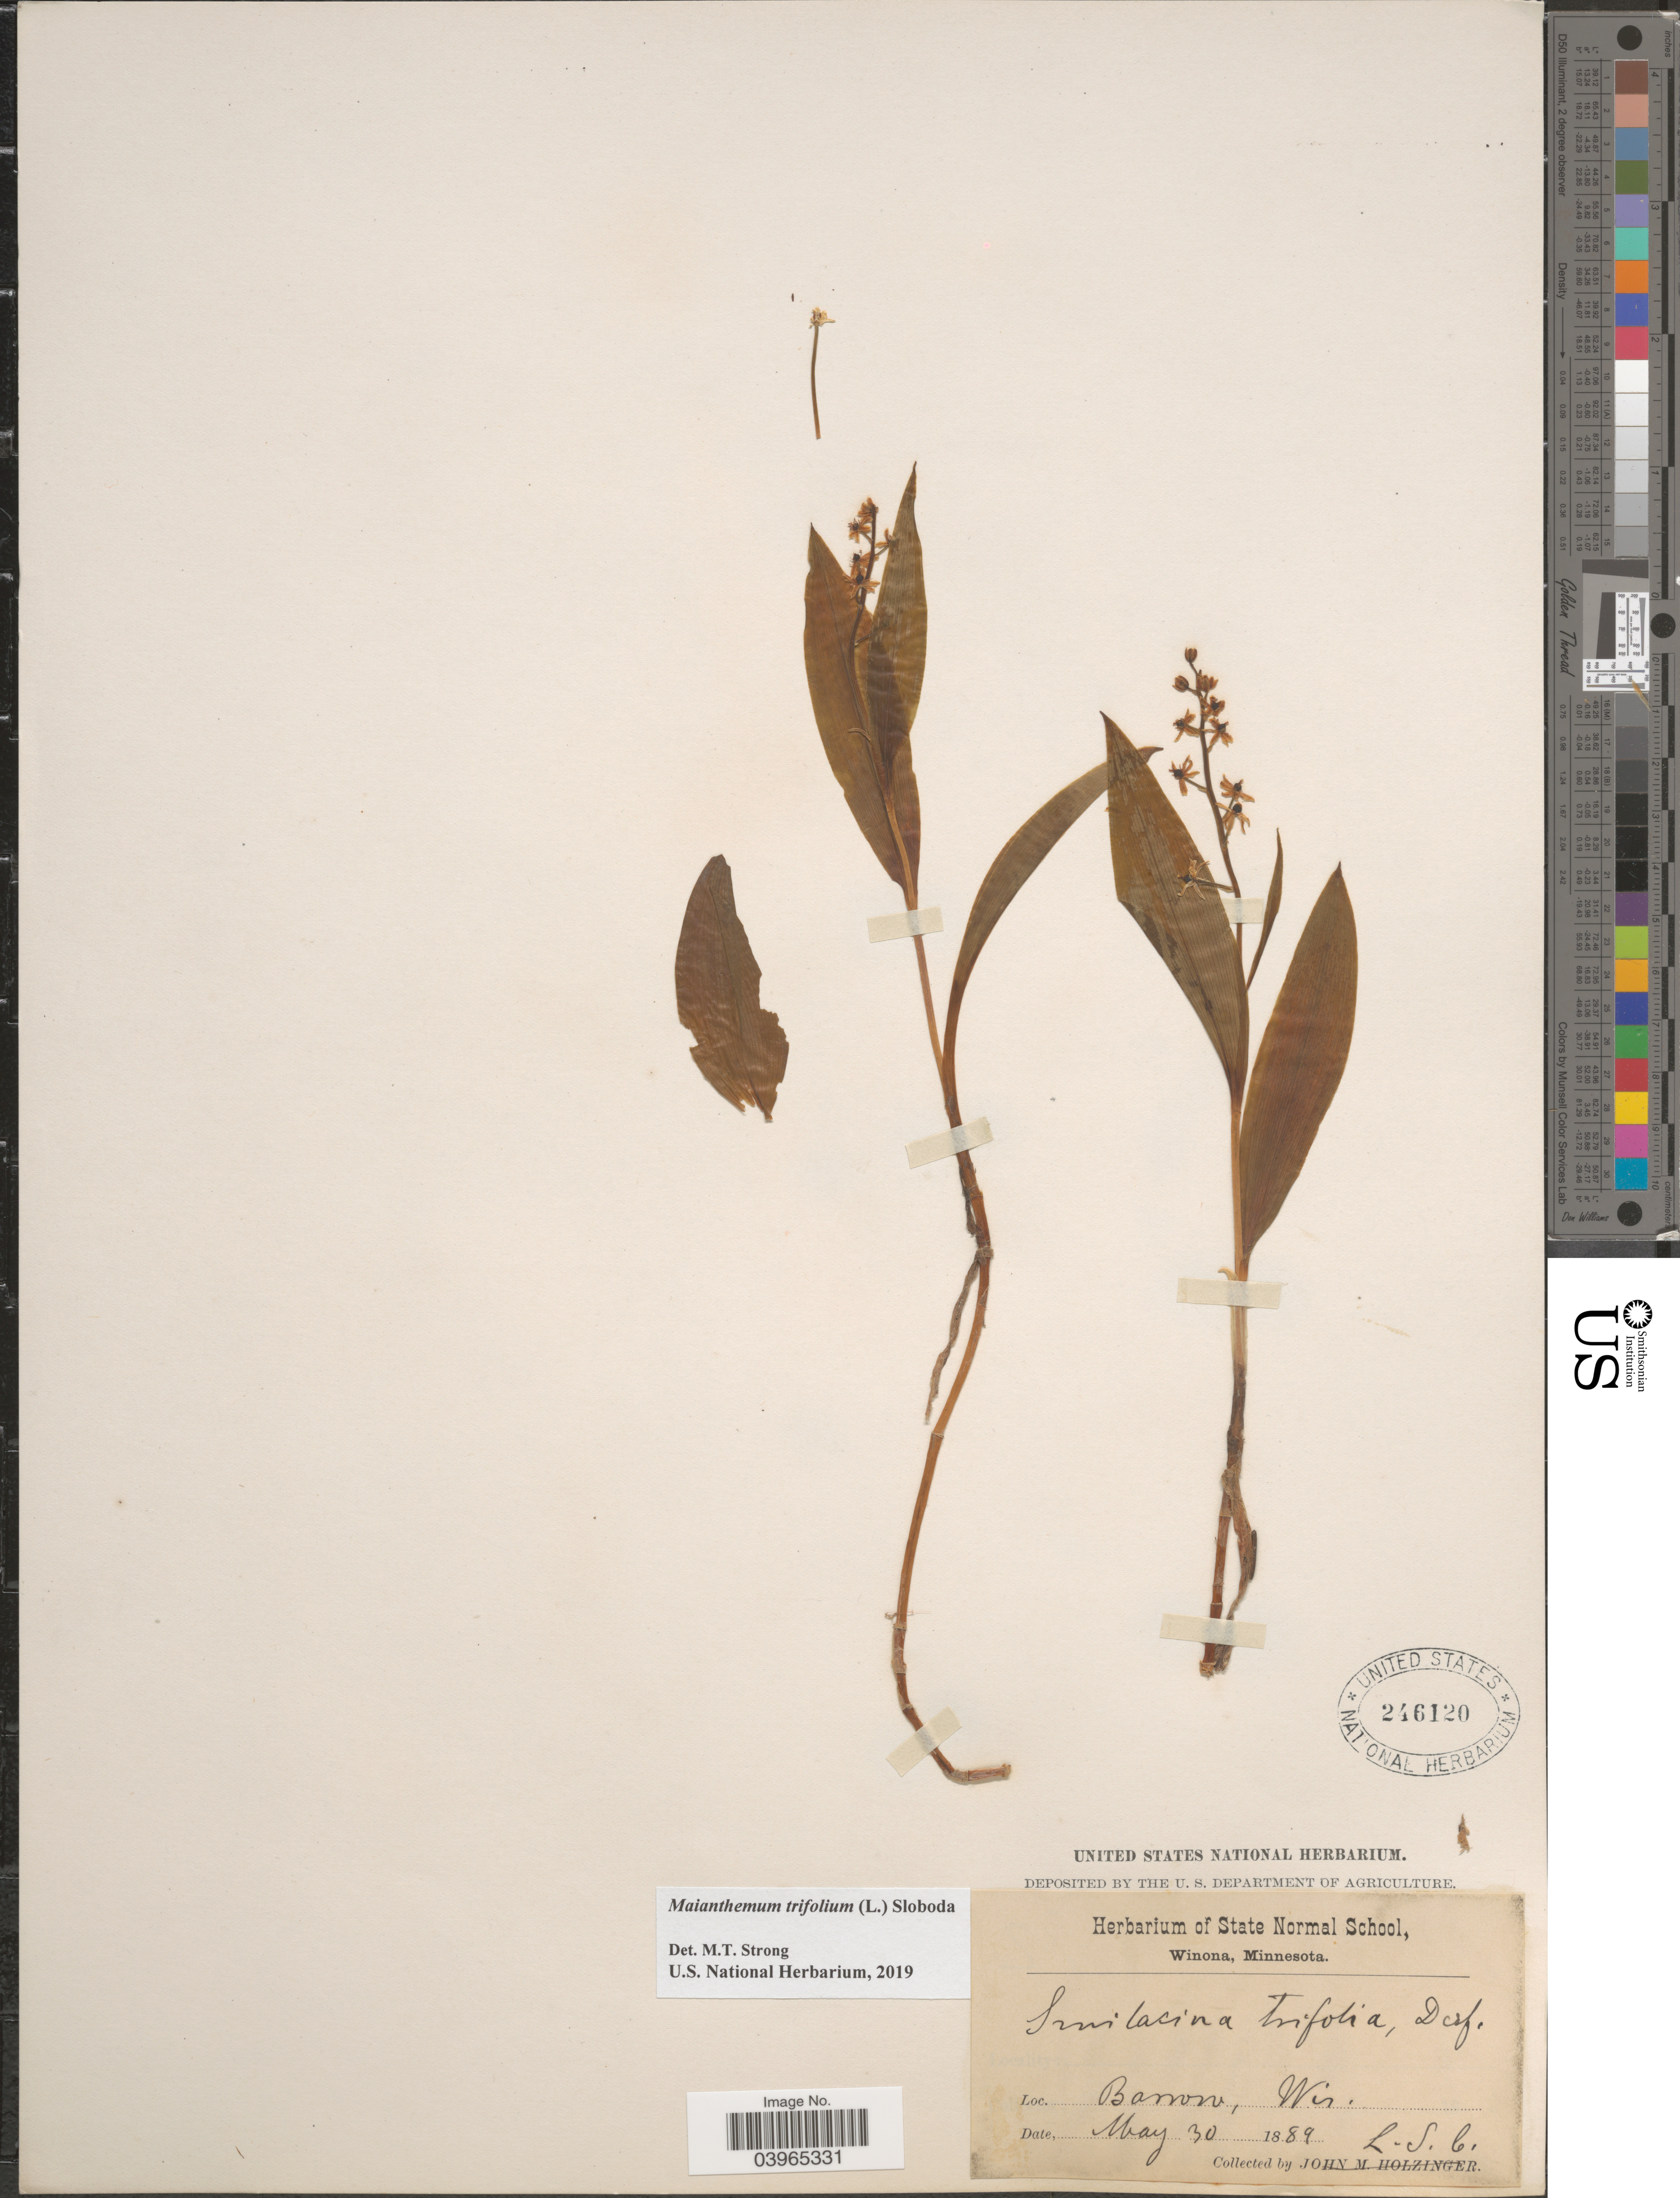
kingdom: Plantae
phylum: Tracheophyta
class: Liliopsida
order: Asparagales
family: Asparagaceae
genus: Maianthemum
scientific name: Maianthemum trifolium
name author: (L.) Sloboda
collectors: L. S. C.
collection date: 1889-05-30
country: United States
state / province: Wisconsin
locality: Barrow.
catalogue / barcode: US 246120